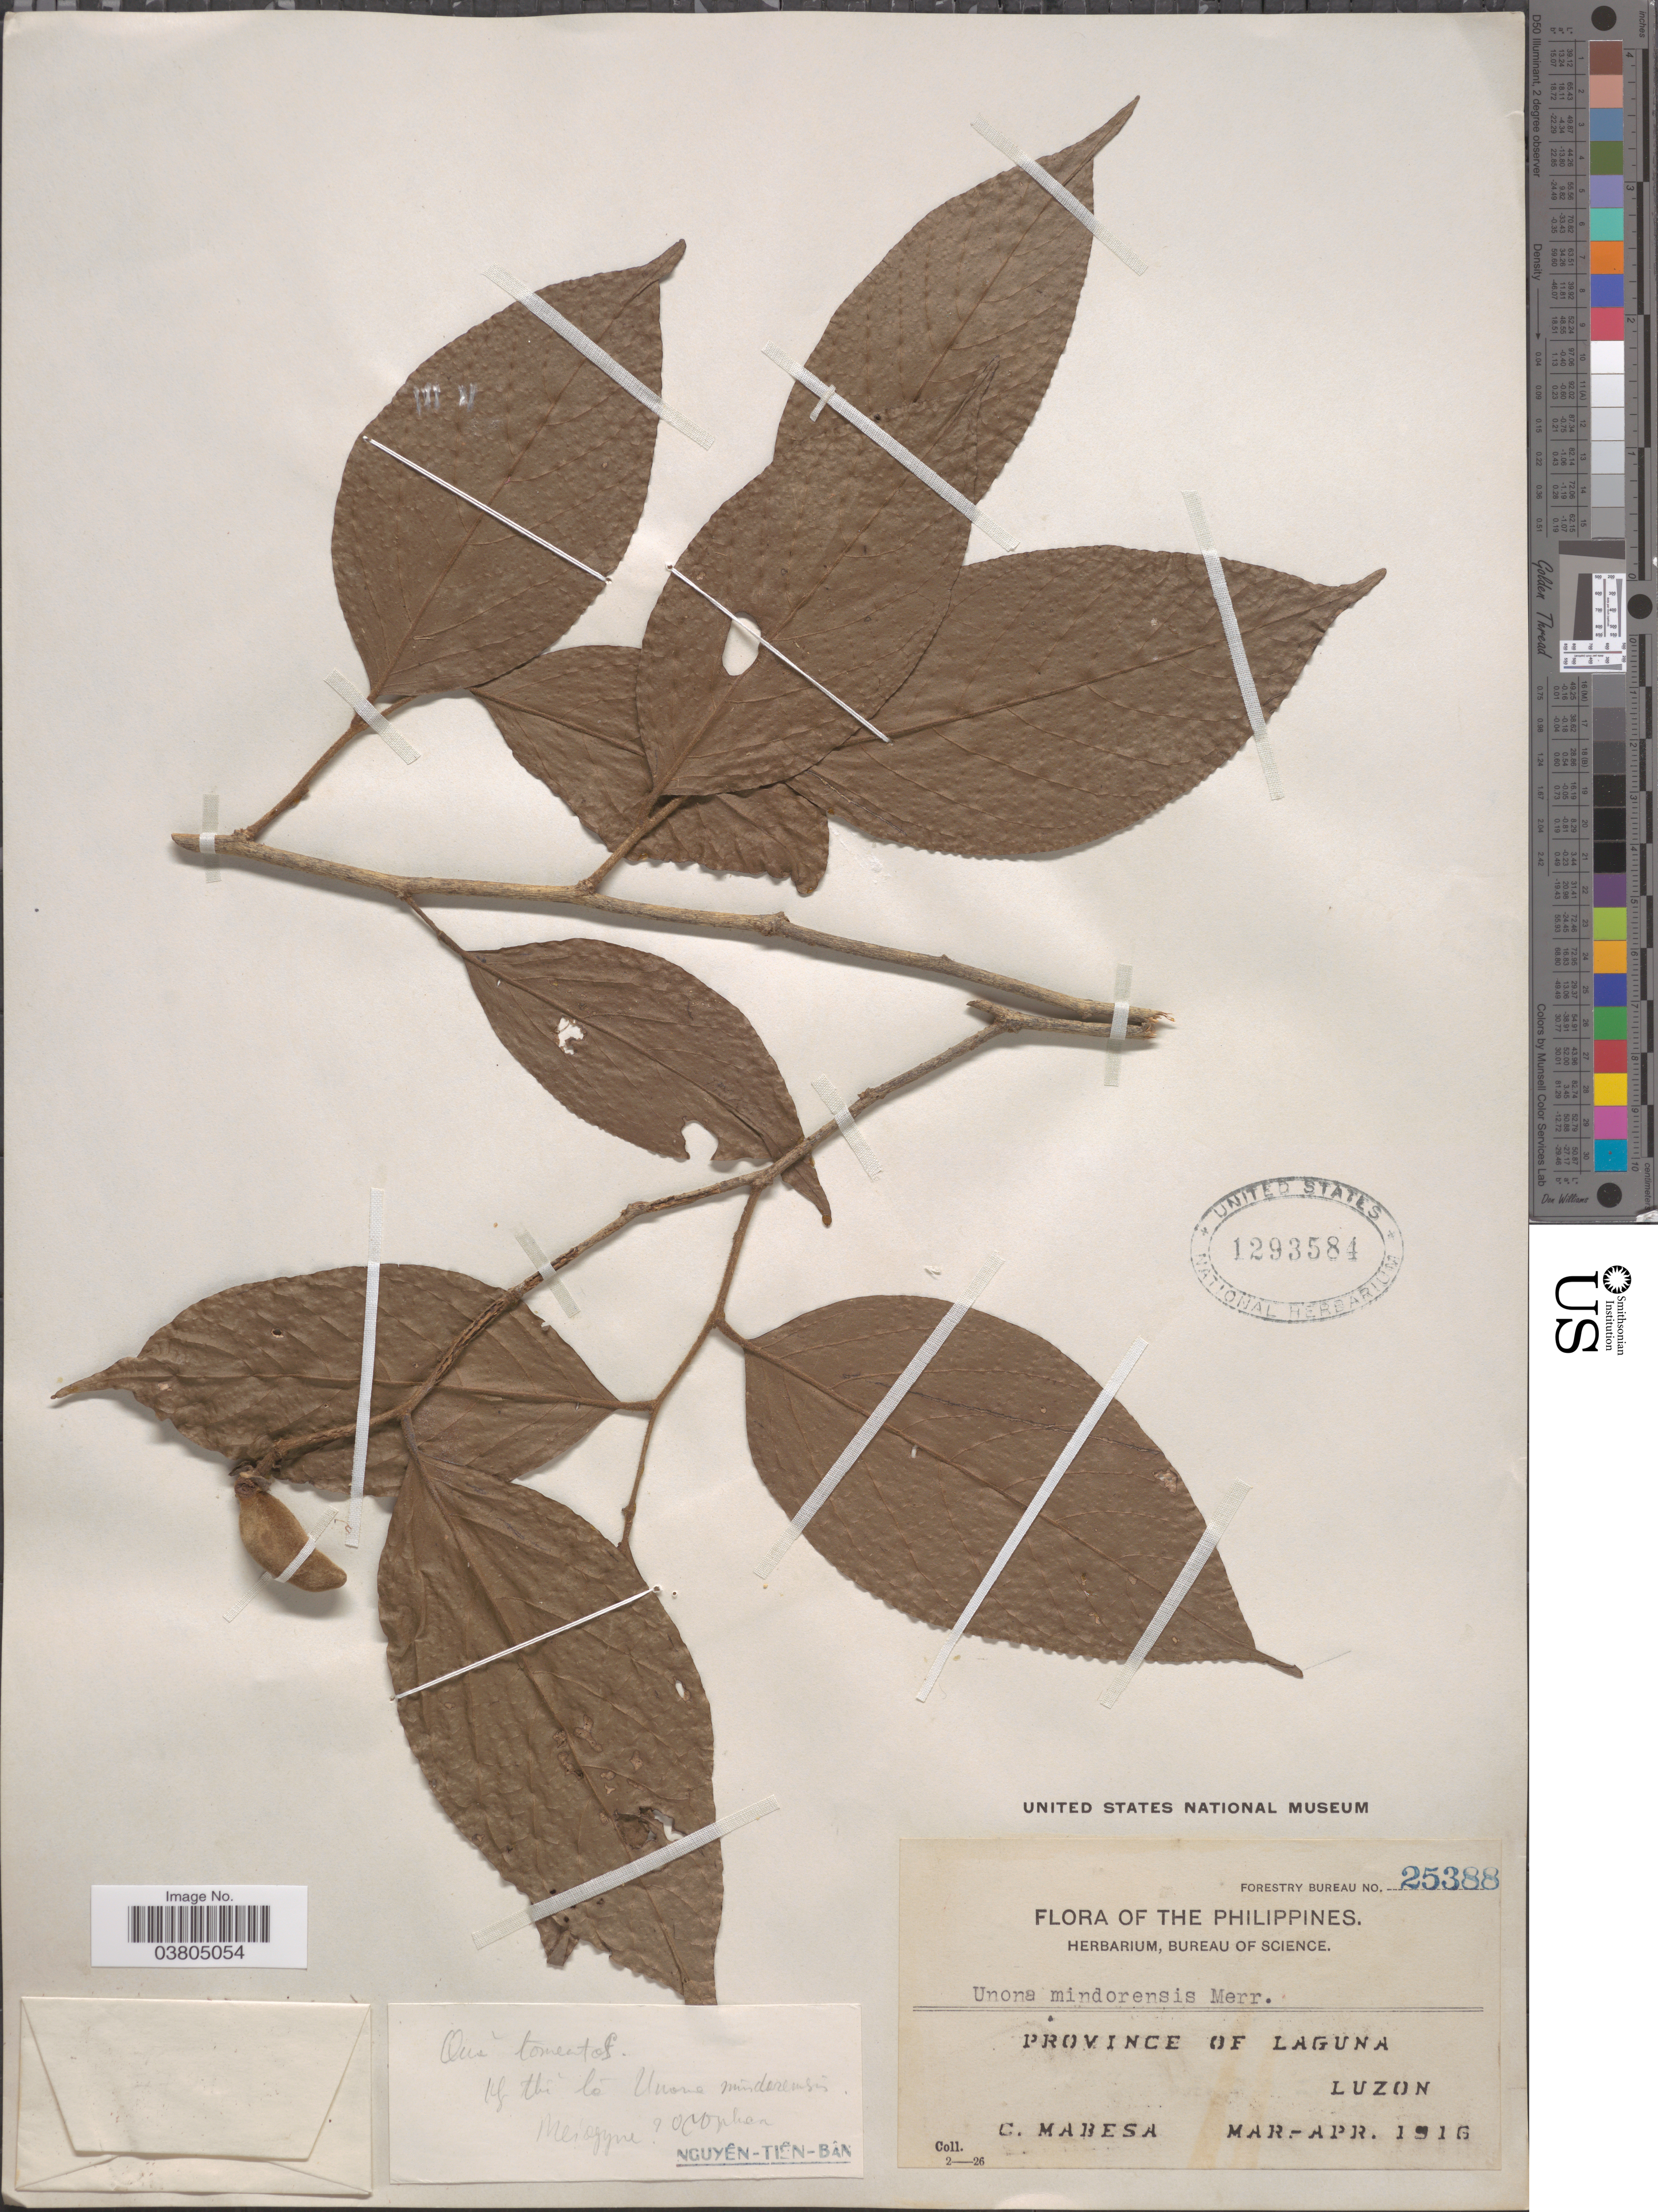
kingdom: Plantae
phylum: Tracheophyta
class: Magnoliopsida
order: Magnoliales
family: Annonaceae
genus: Meiogyne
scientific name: Meiogyne mindorensis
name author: (Merr.) Heusden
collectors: C. Mabesa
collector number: Forestry Bureau 25388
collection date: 1916-03/1916-04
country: Philippines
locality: Province of Laguna. Luzon.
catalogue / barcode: US 1293584